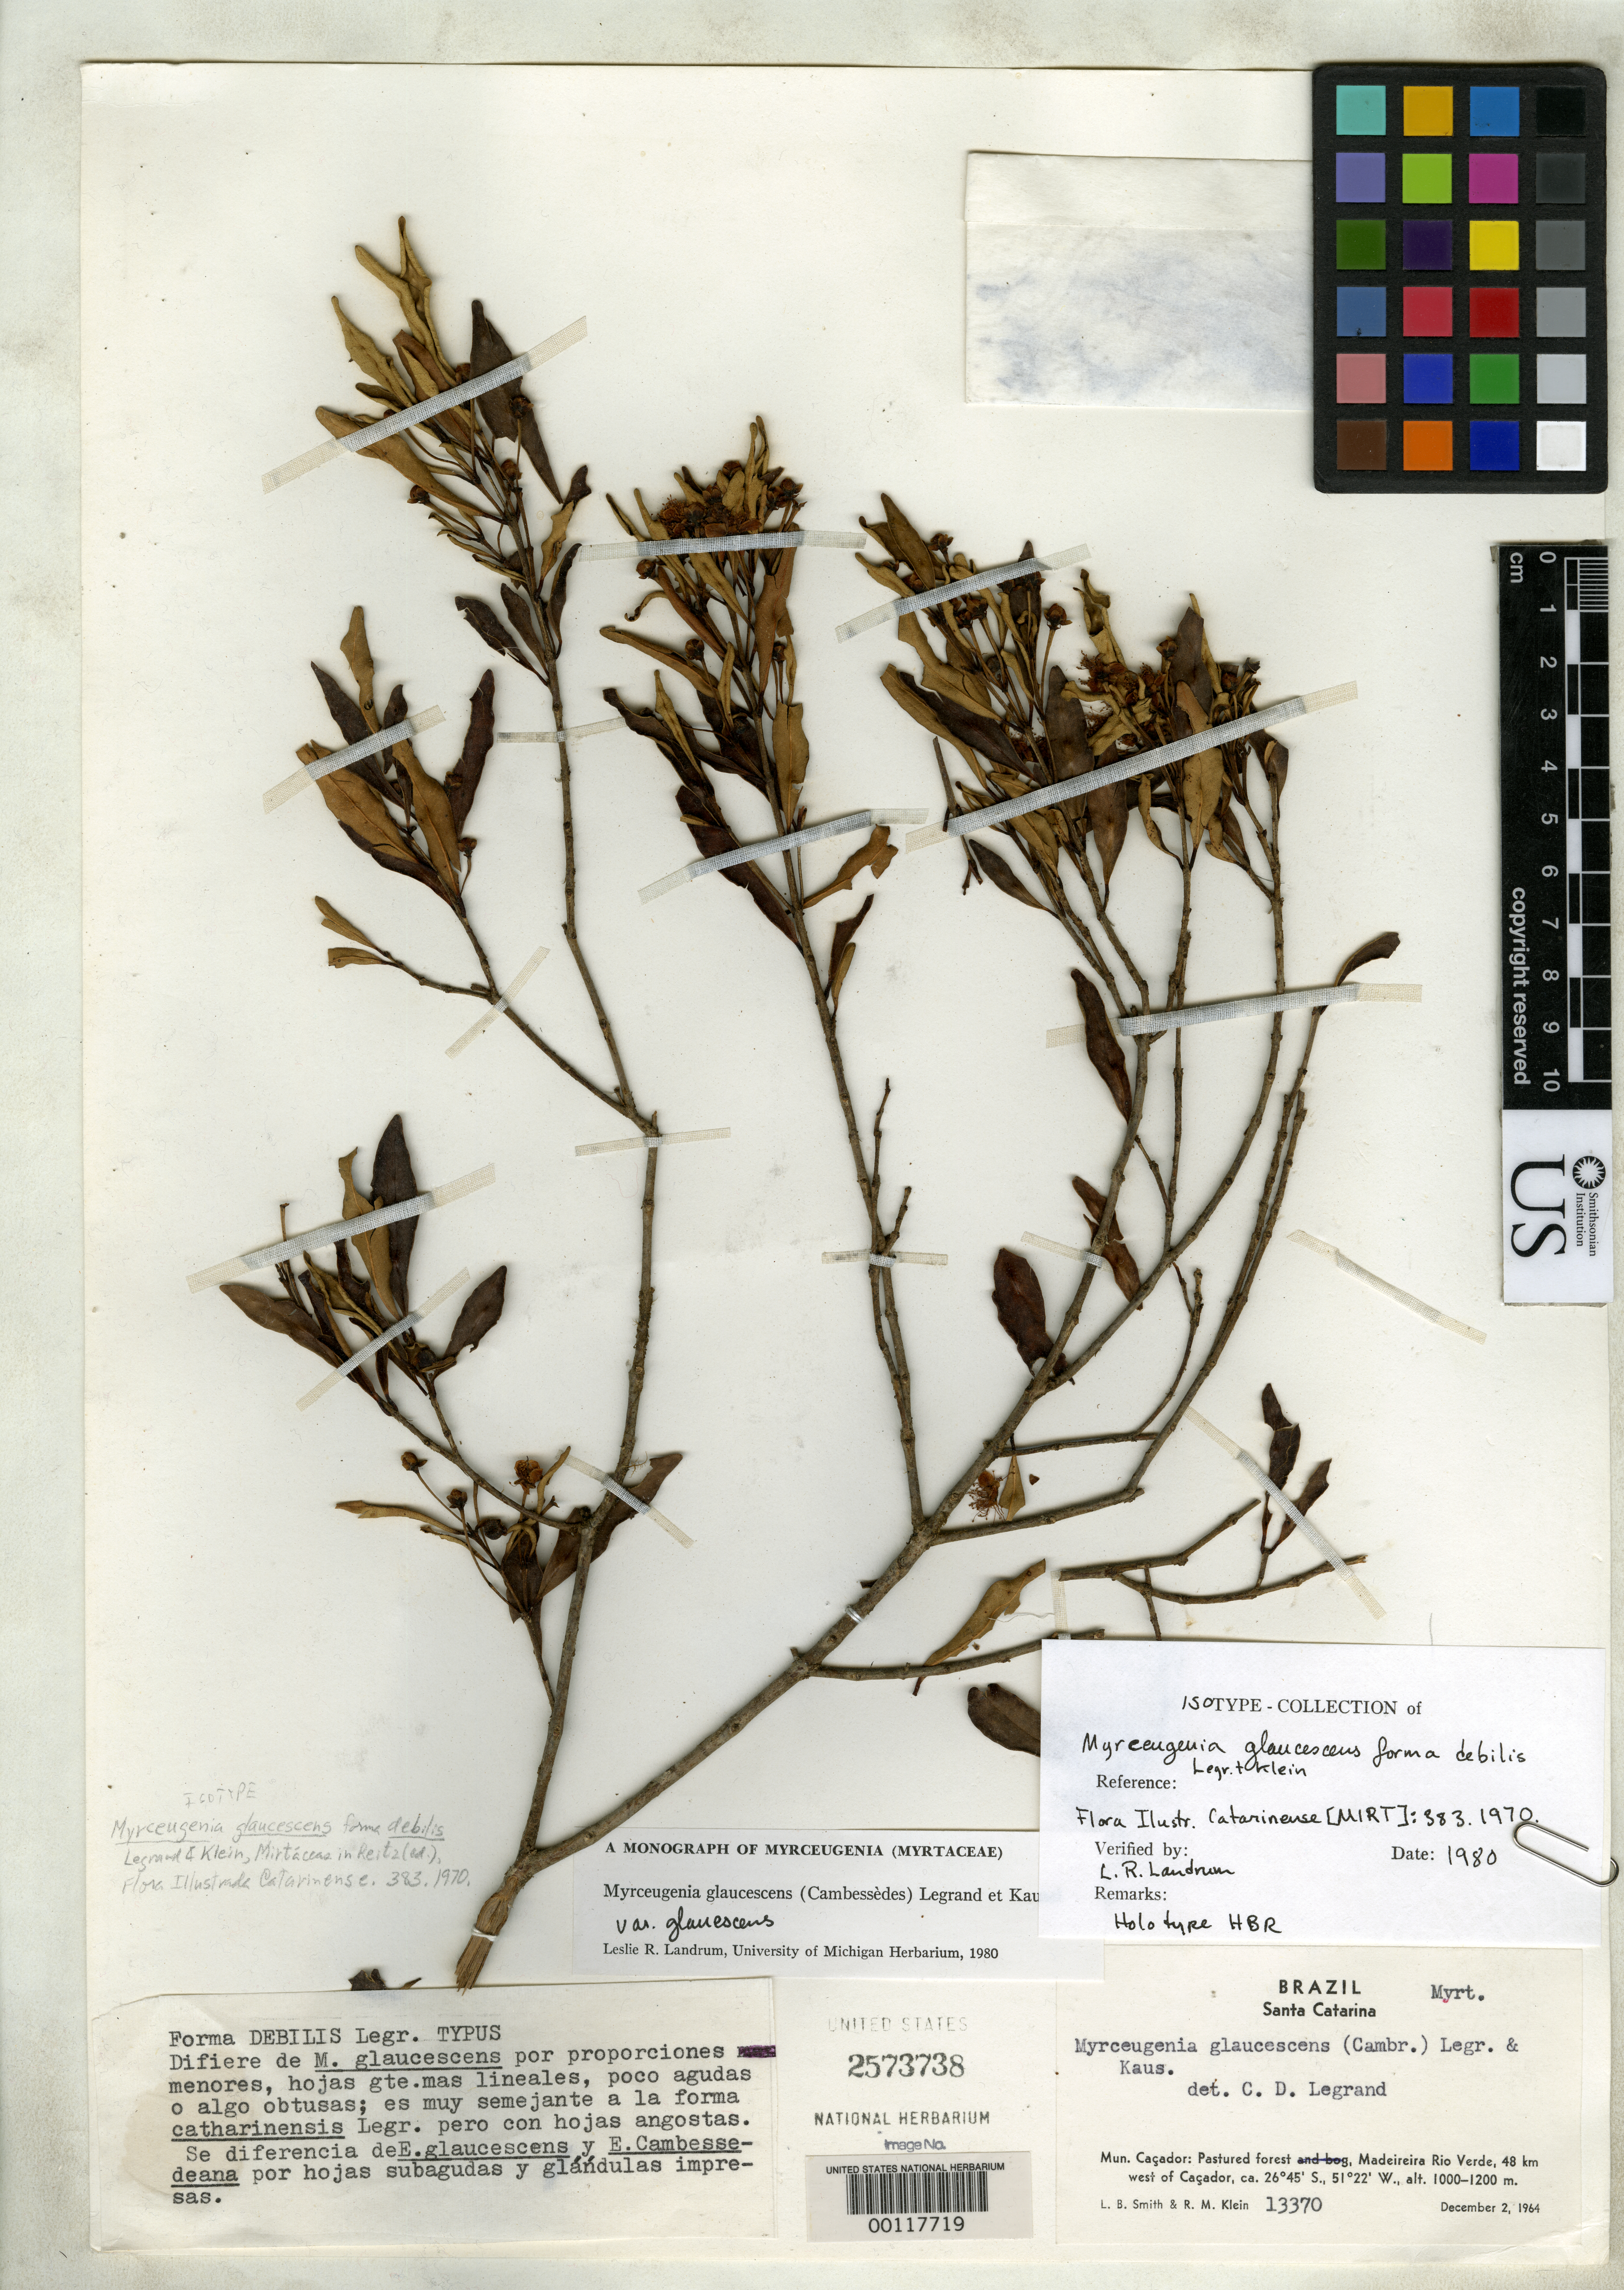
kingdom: Plantae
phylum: Tracheophyta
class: Magnoliopsida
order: Myrtales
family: Myrtaceae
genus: Myrceugenia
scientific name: Myrceugenia glaucescens f. debilis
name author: D. Legrand & R.M. Klein in Reitz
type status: Isotype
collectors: L. Smith & R. M. Klein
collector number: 13370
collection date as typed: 02 Dec 1964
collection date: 1964-12-02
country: Brazil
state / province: Santa Catarina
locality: Cacador, Madiereira Rio Verde.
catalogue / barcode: US 2573738